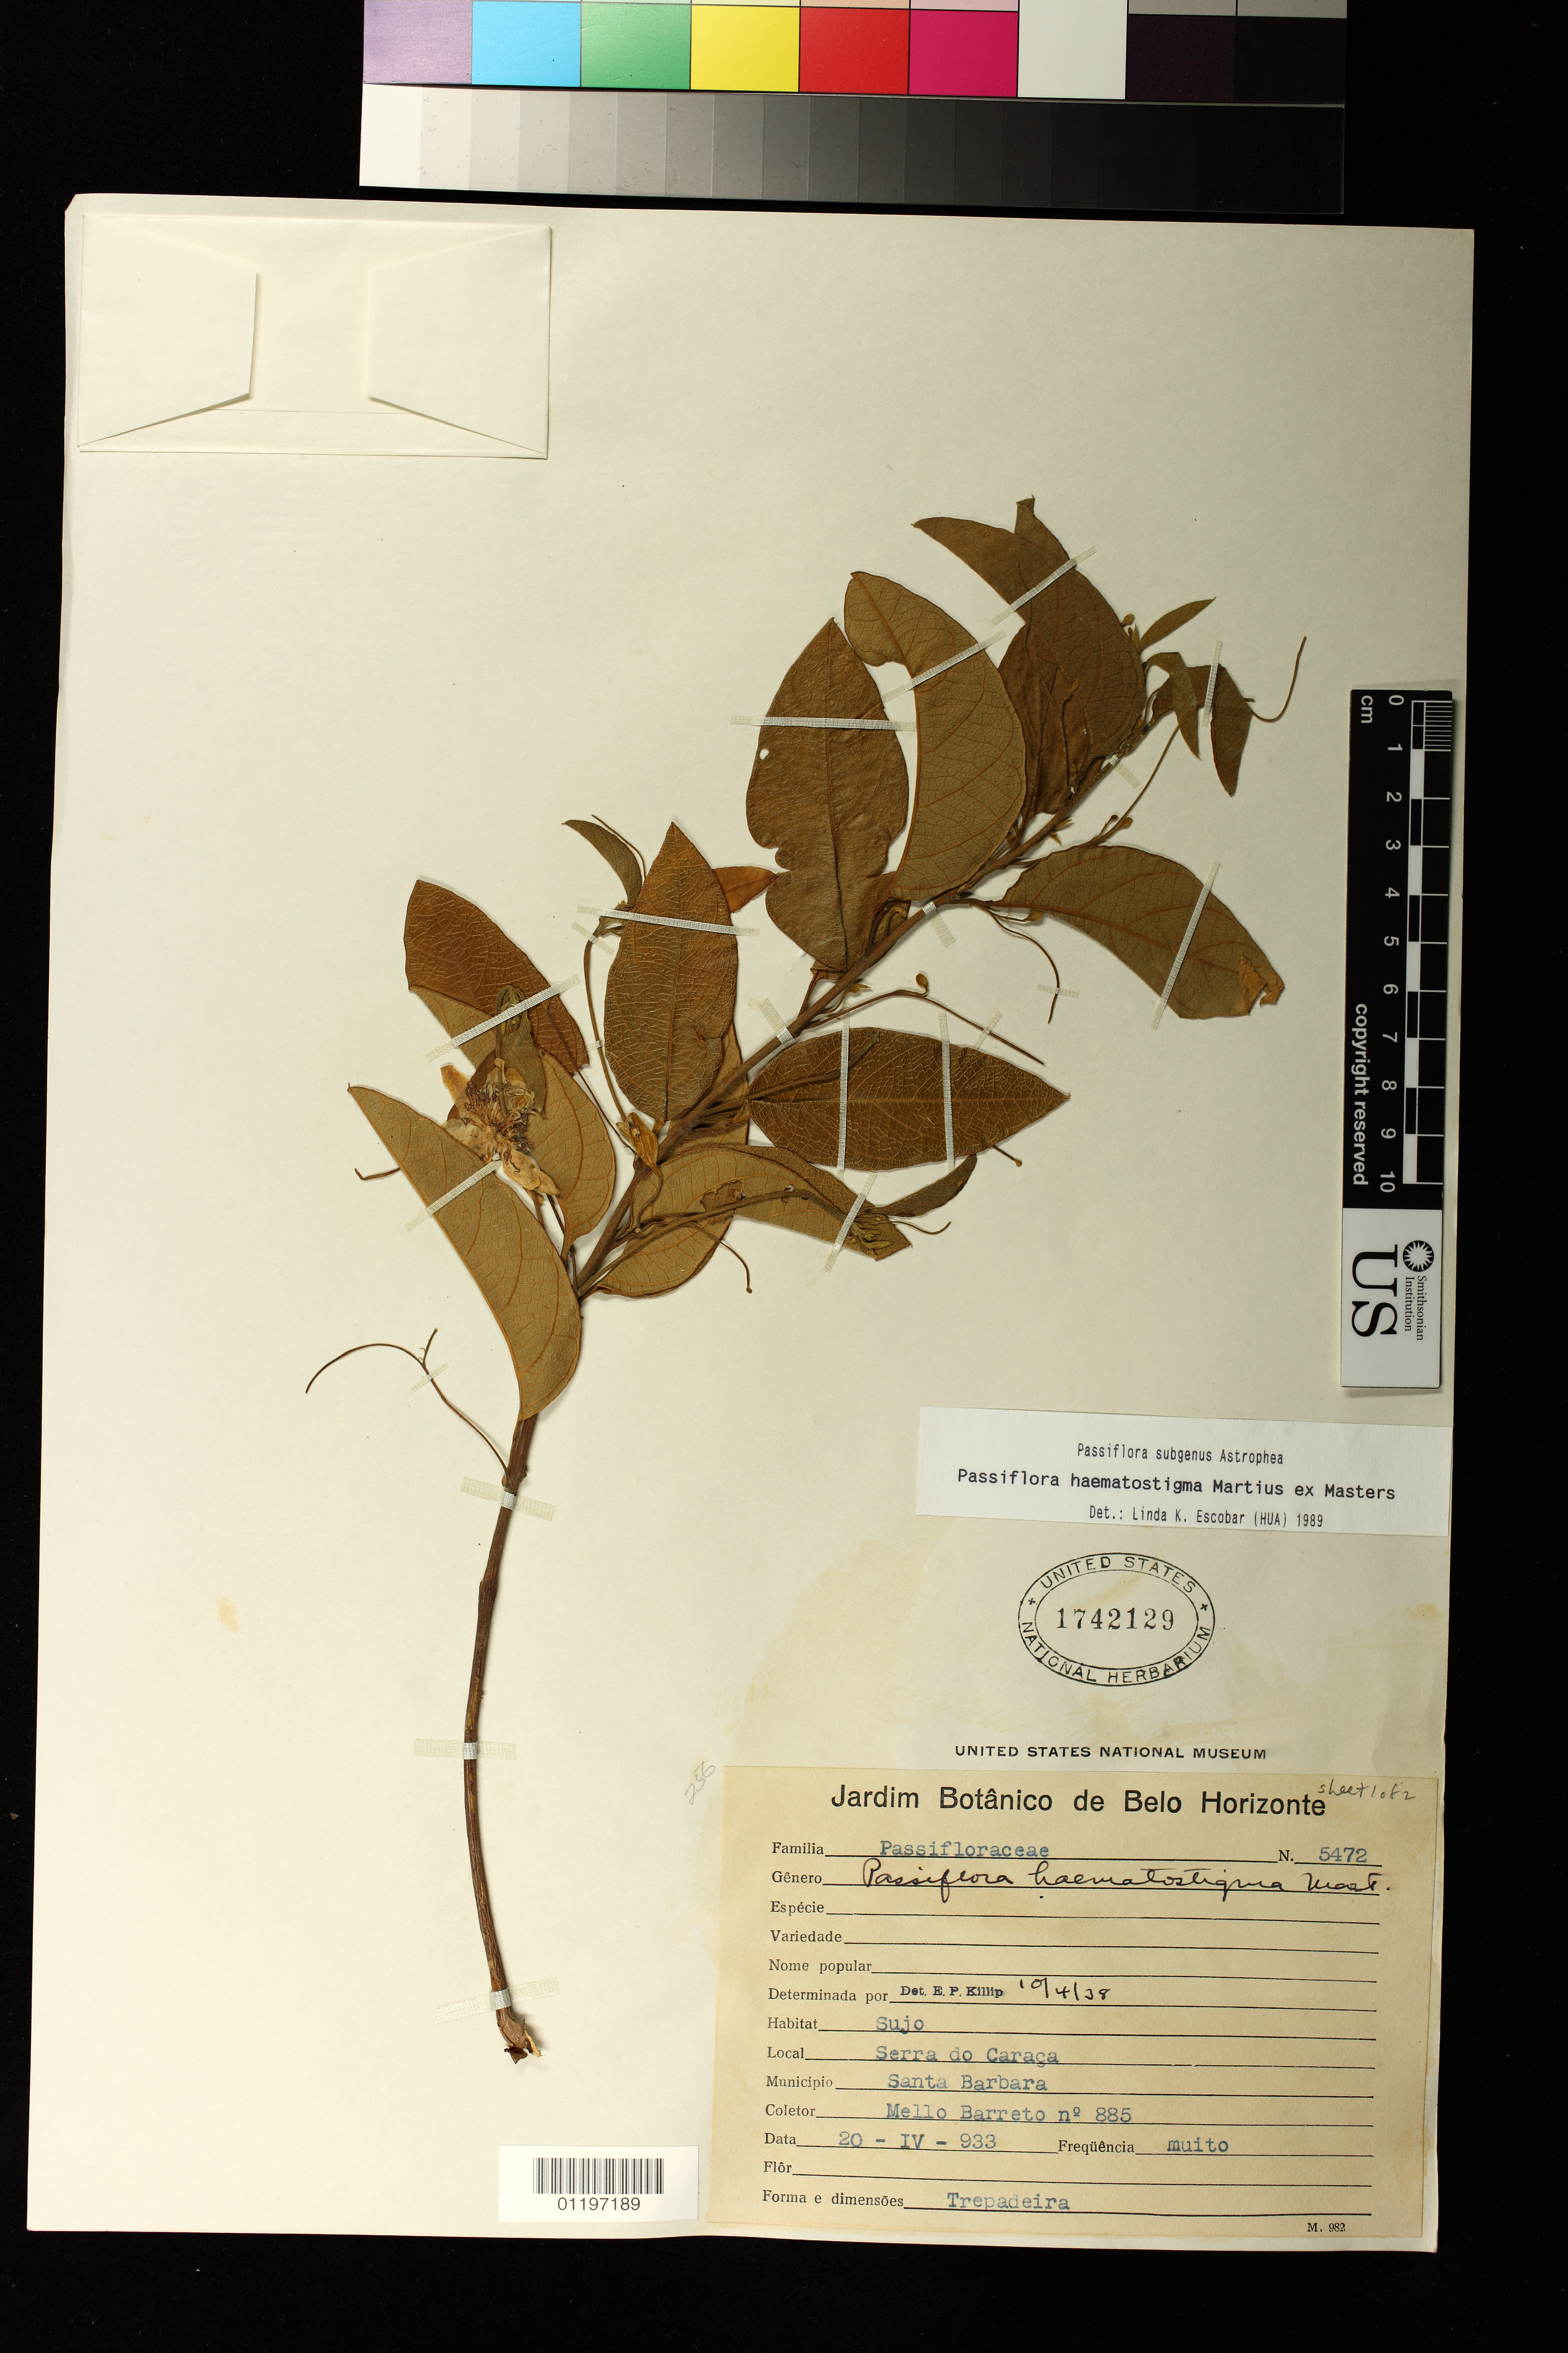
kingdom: Plantae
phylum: Tracheophyta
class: Magnoliopsida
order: Malpighiales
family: Passifloraceae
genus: Passiflora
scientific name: Passiflora haematostigma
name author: Mart. ex Mast.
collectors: M. Barreto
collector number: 5472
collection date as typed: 20 Apr 1933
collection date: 1933-04-20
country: Brazil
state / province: Minas Gerais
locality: Local: Serra do Caraça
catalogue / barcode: US 1742129